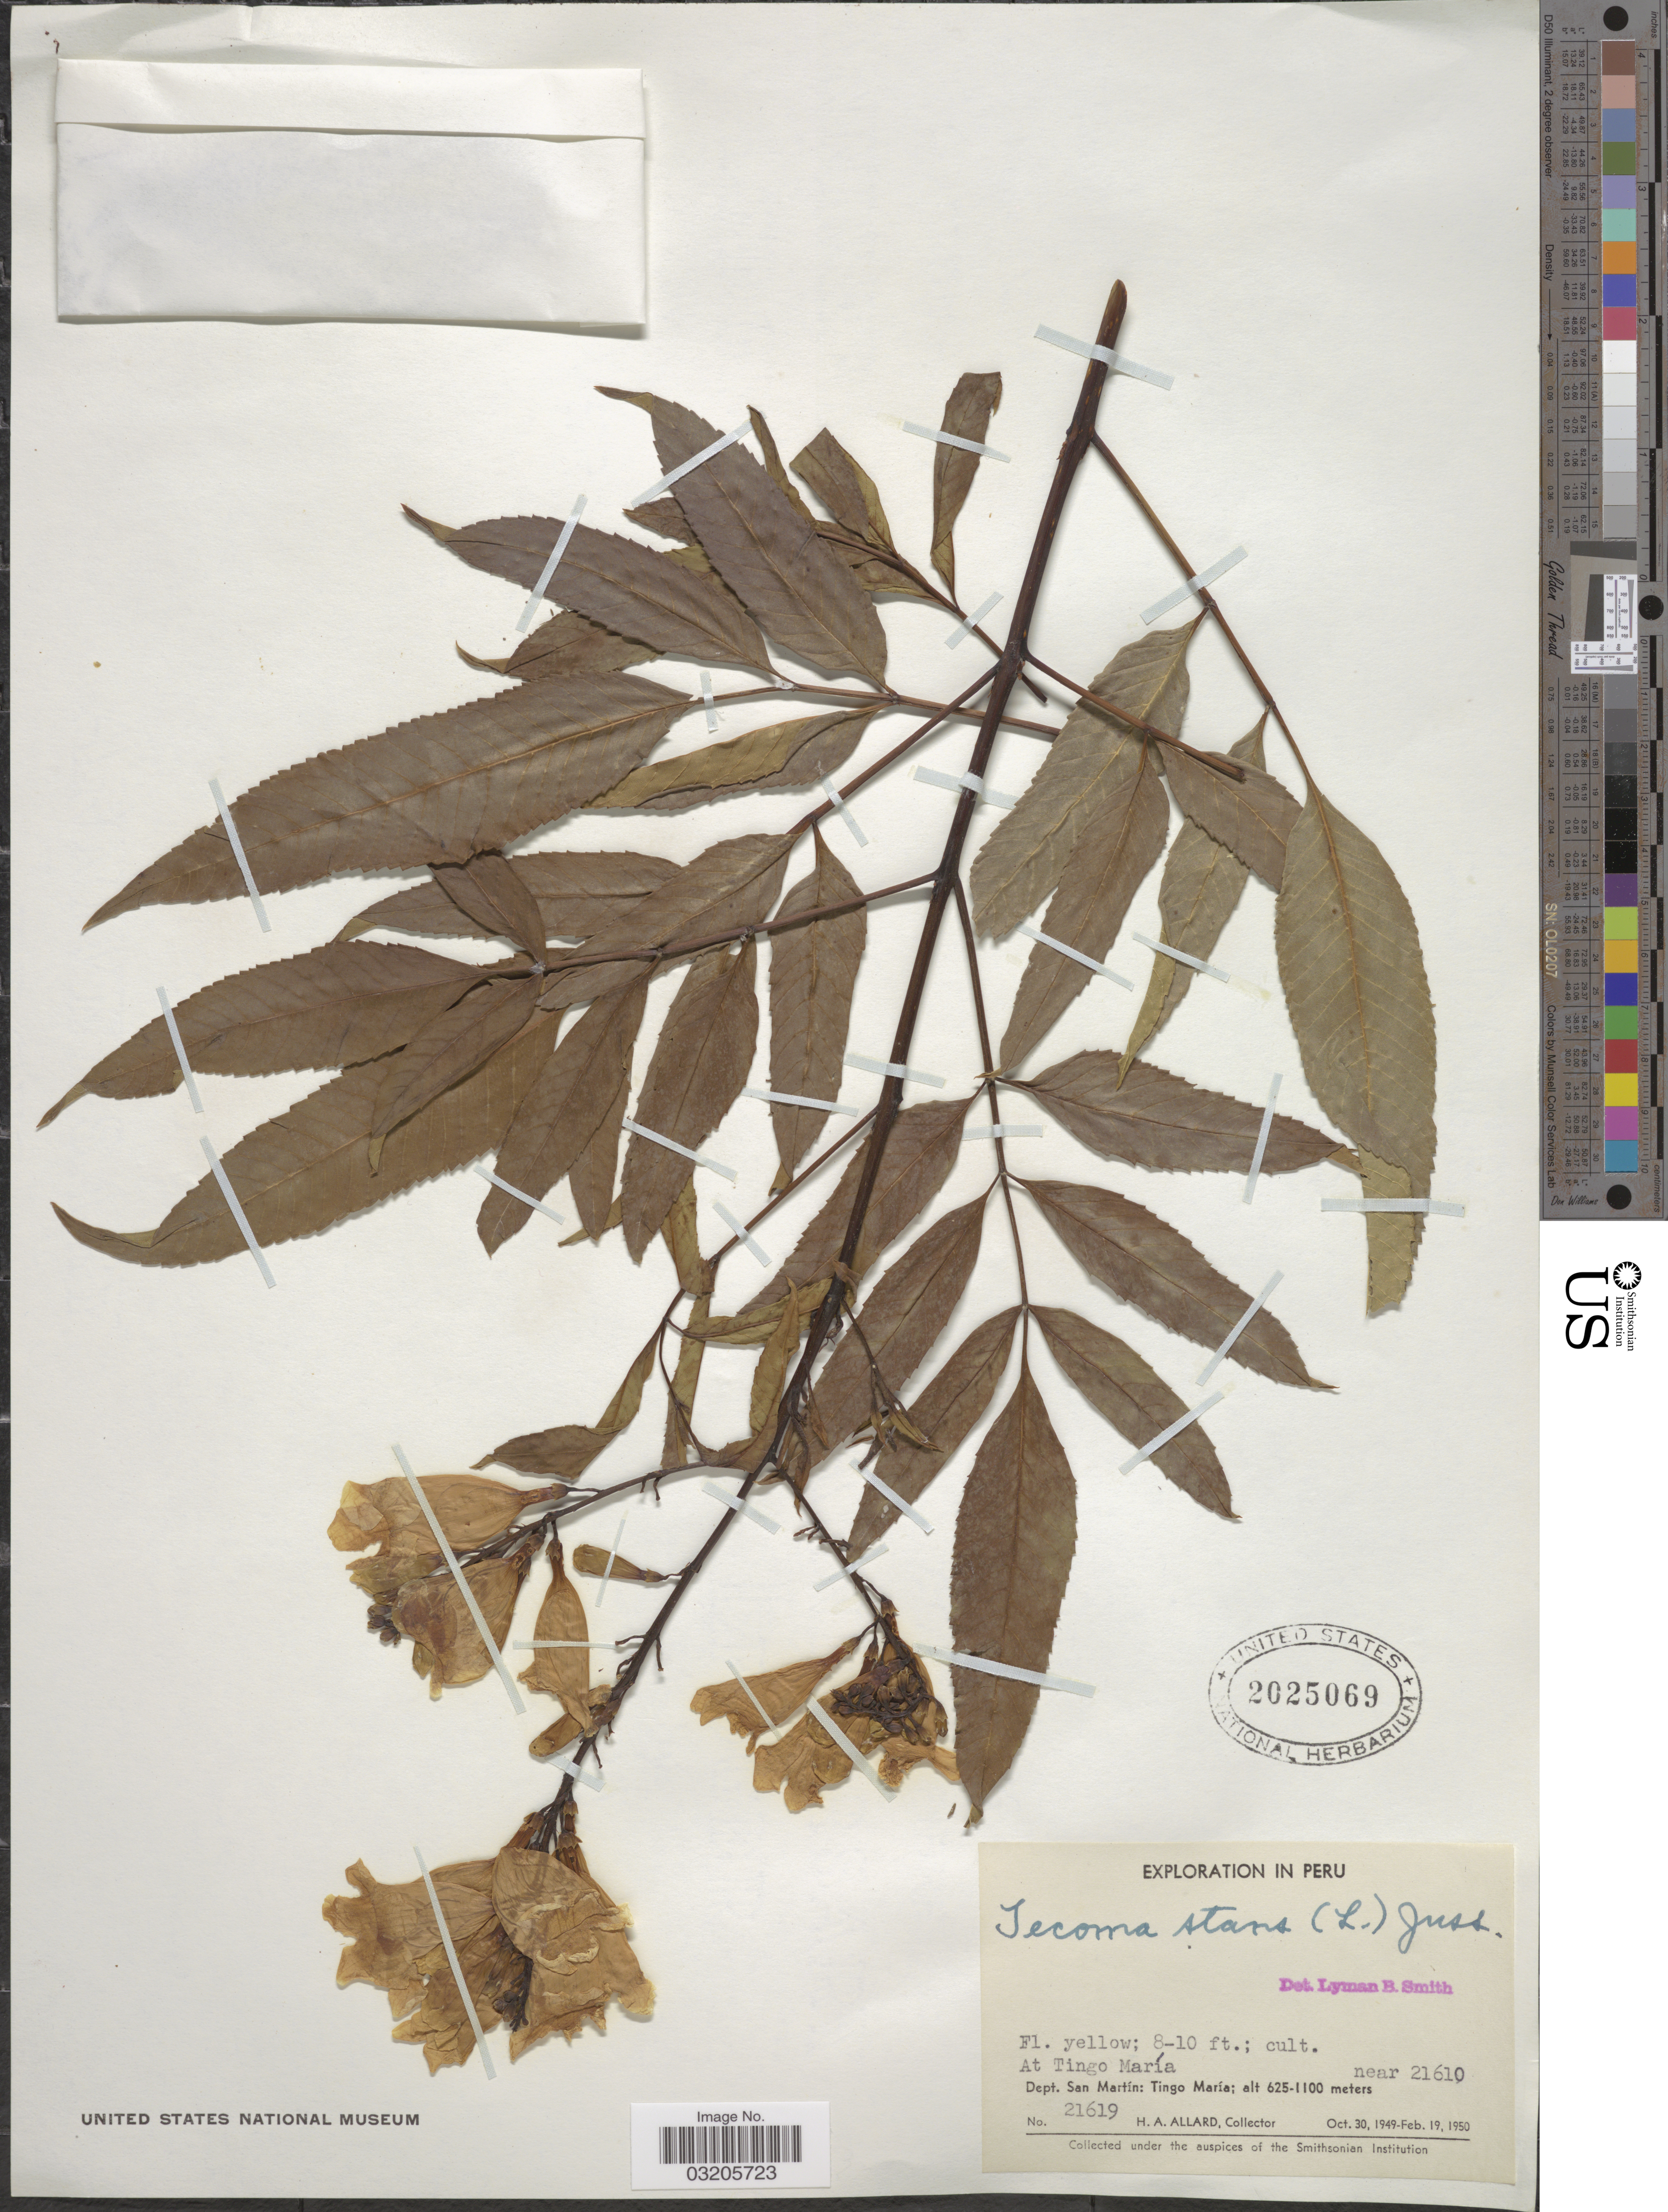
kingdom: Plantae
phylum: Tracheophyta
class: Magnoliopsida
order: Lamiales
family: Bignoniaceae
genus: Tecoma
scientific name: Tecoma stans var. stans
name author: (L.) Juss. ex Kunth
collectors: H. A. Allard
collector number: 21619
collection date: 1949-10-30/1950-02-19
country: Peru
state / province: San Martín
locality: At Tingo María near 21610. Dept. San Martín: Tingo María.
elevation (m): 625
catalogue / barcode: US 2025069